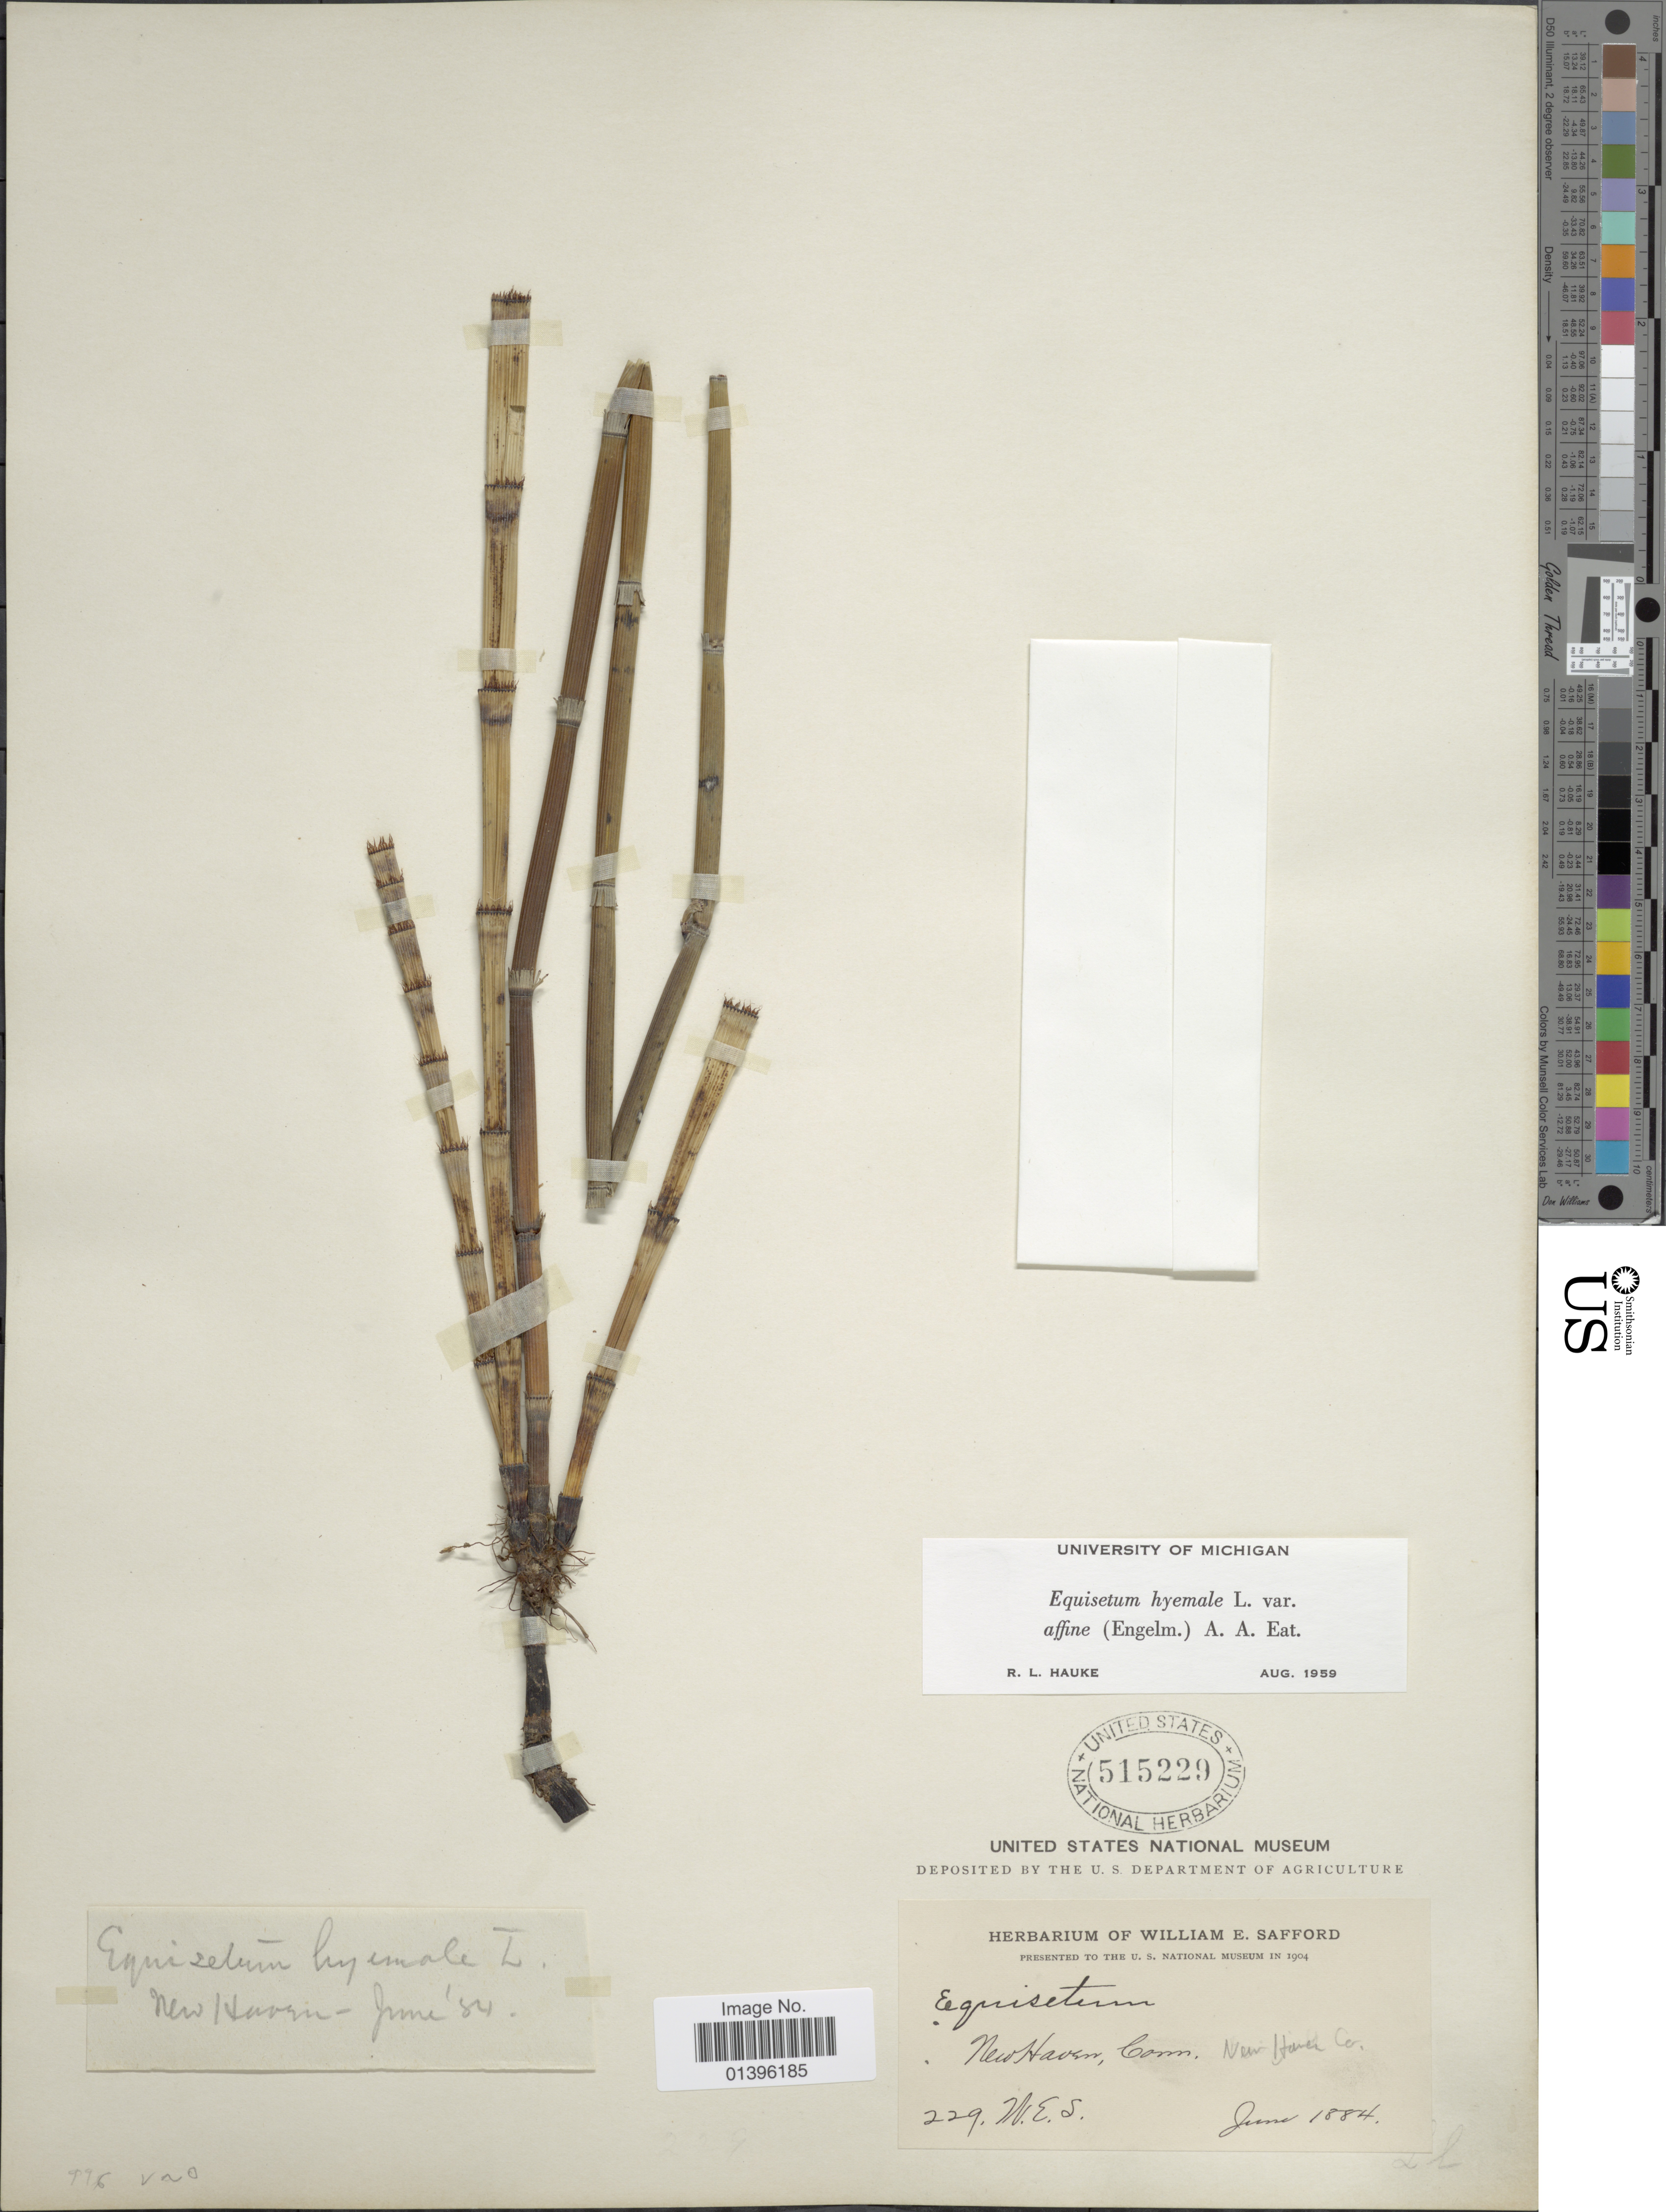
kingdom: Plantae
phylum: Tracheophyta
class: Polypodiopsida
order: Equisetales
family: Equisetaceae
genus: Equisetum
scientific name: Equisetum hyemale var. affine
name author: (Engelm.) A.A. Eaton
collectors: W. E. Safford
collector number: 229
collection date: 1884-06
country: United States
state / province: Connecticut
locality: New Haven, New Haven Co.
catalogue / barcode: US 515229